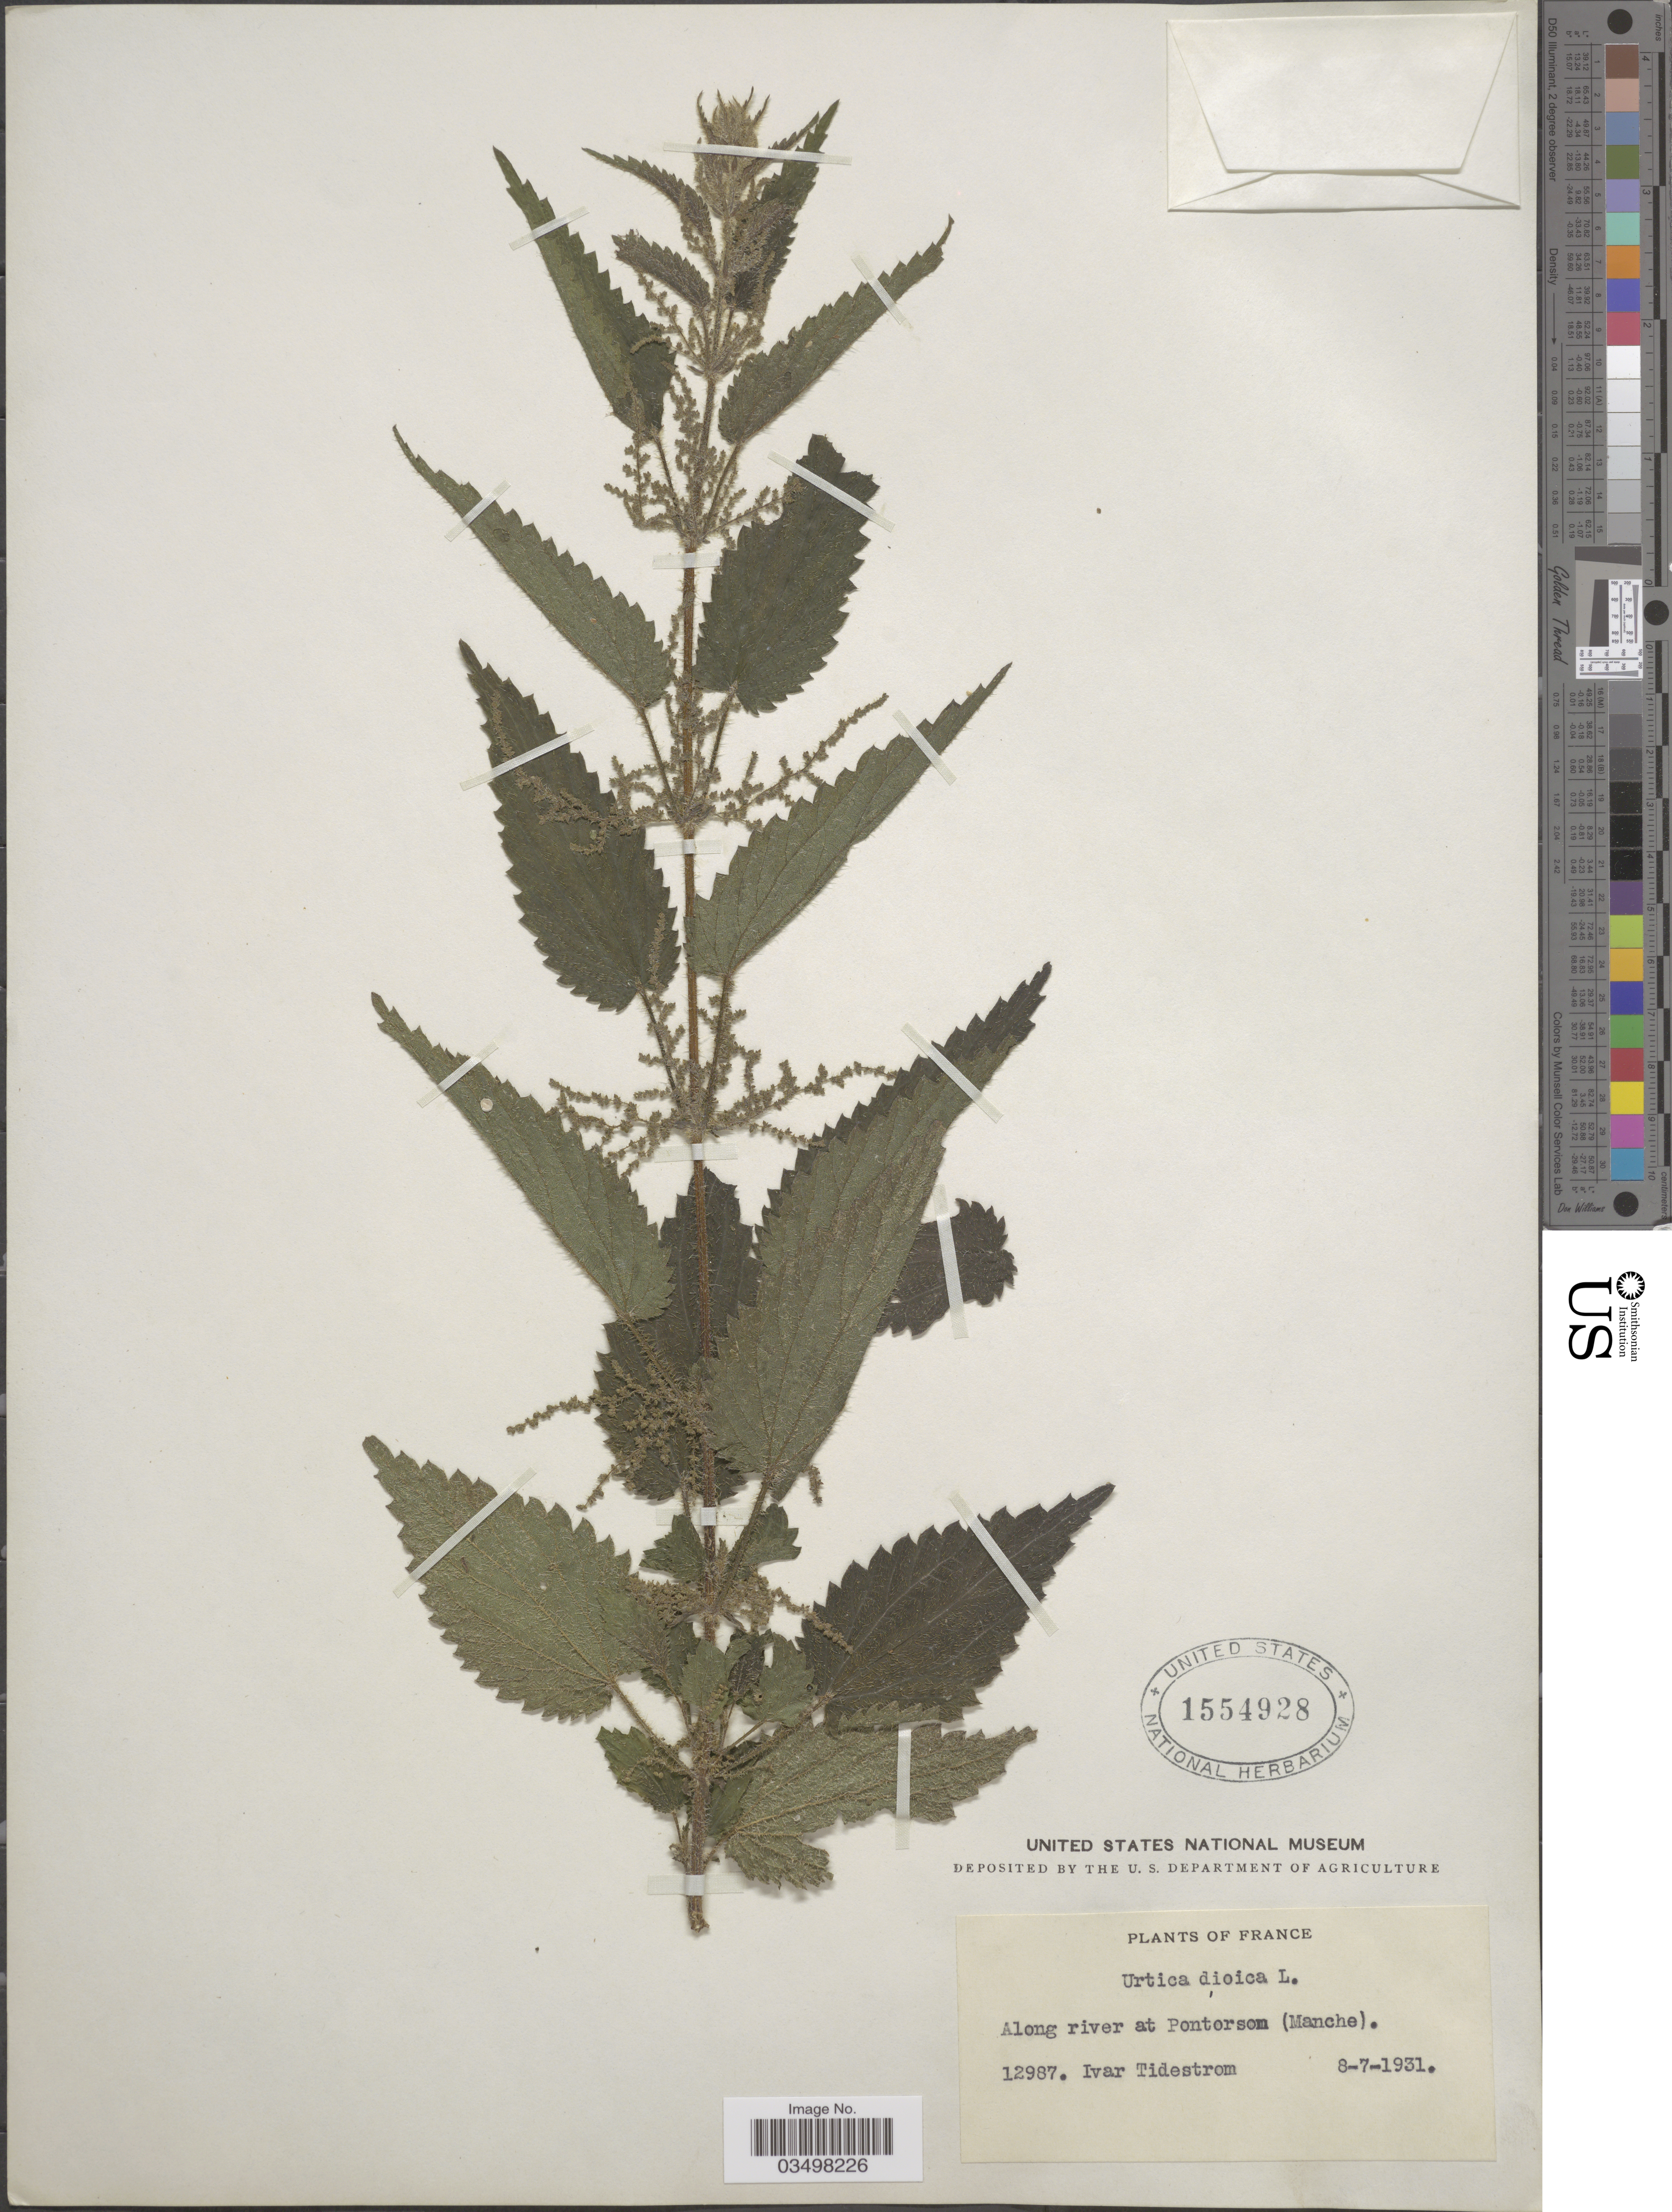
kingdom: Plantae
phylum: Tracheophyta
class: Magnoliopsida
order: Rosales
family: Urticaceae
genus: Urtica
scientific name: Urtica dioica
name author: L.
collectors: I. F. Tidestrom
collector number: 12987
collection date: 1931-07-08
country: France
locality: Along river at Pontorson (Manche).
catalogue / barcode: US 1554928